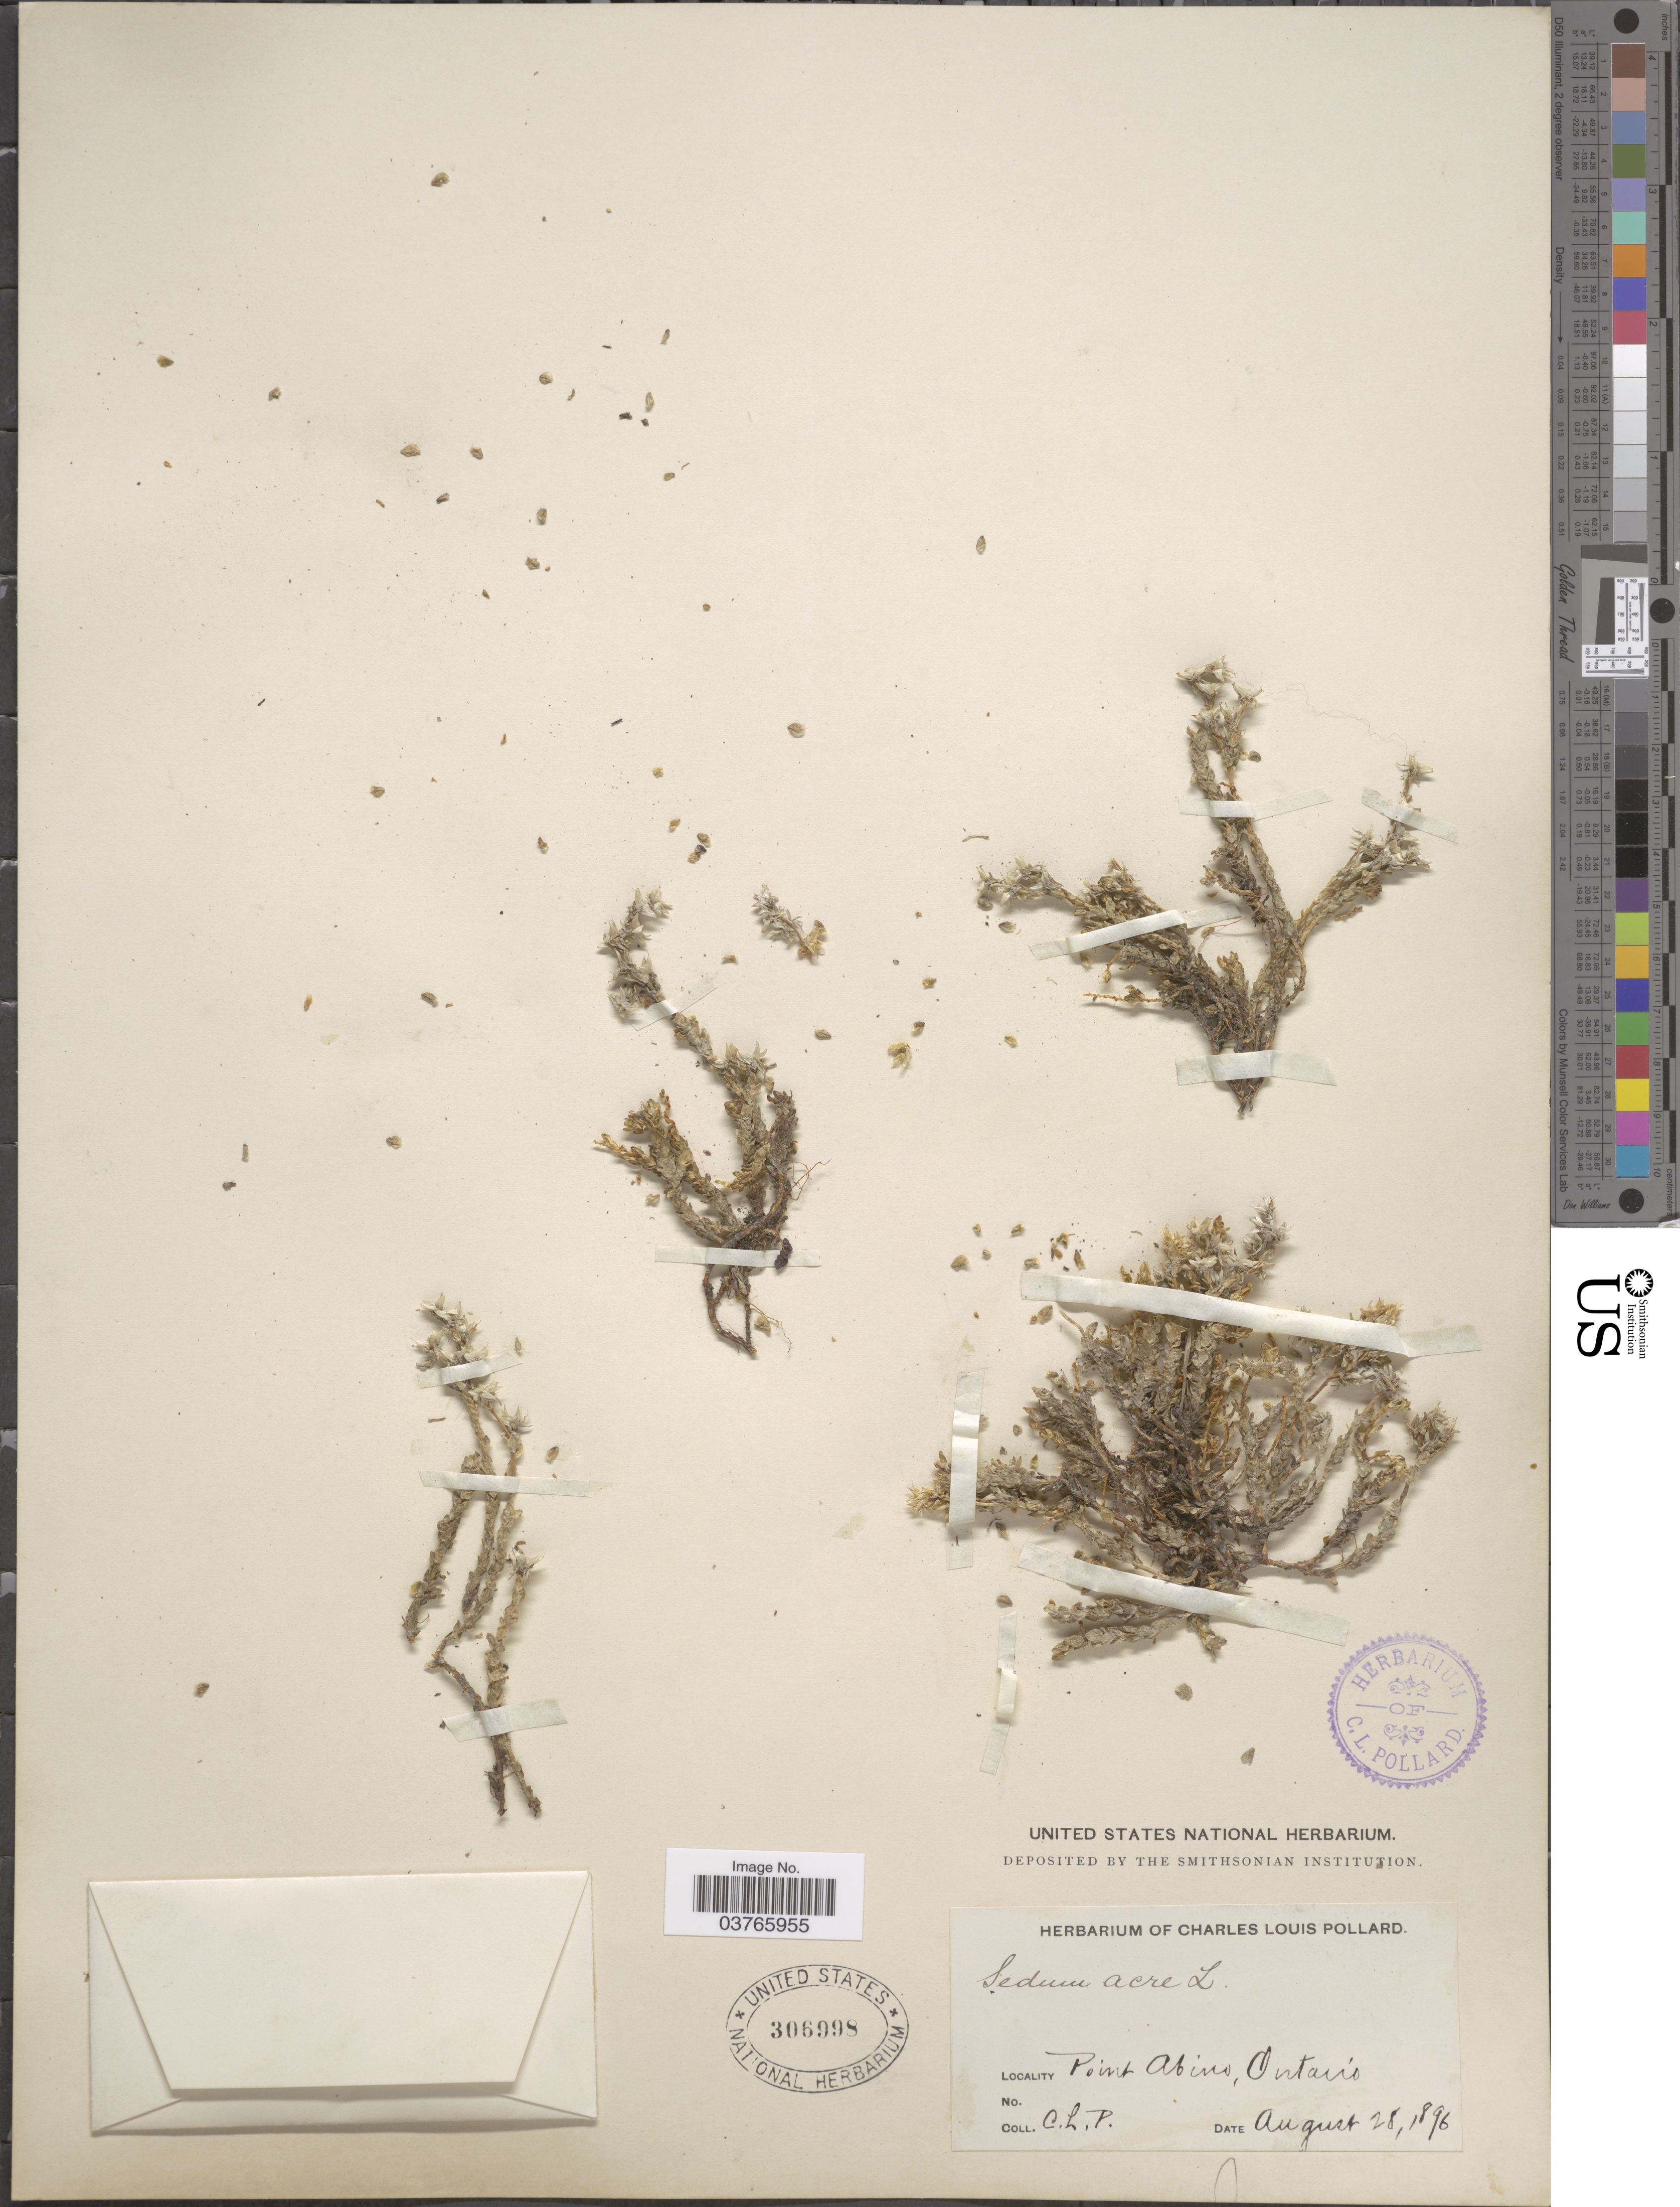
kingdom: Plantae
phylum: Tracheophyta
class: Magnoliopsida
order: Saxifragales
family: Crassulaceae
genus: Sedum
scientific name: Sedum acre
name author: L.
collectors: C. L. Pollard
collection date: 1896-08-28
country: Canada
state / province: Ontario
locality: Point Abino.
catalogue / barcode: US 306998